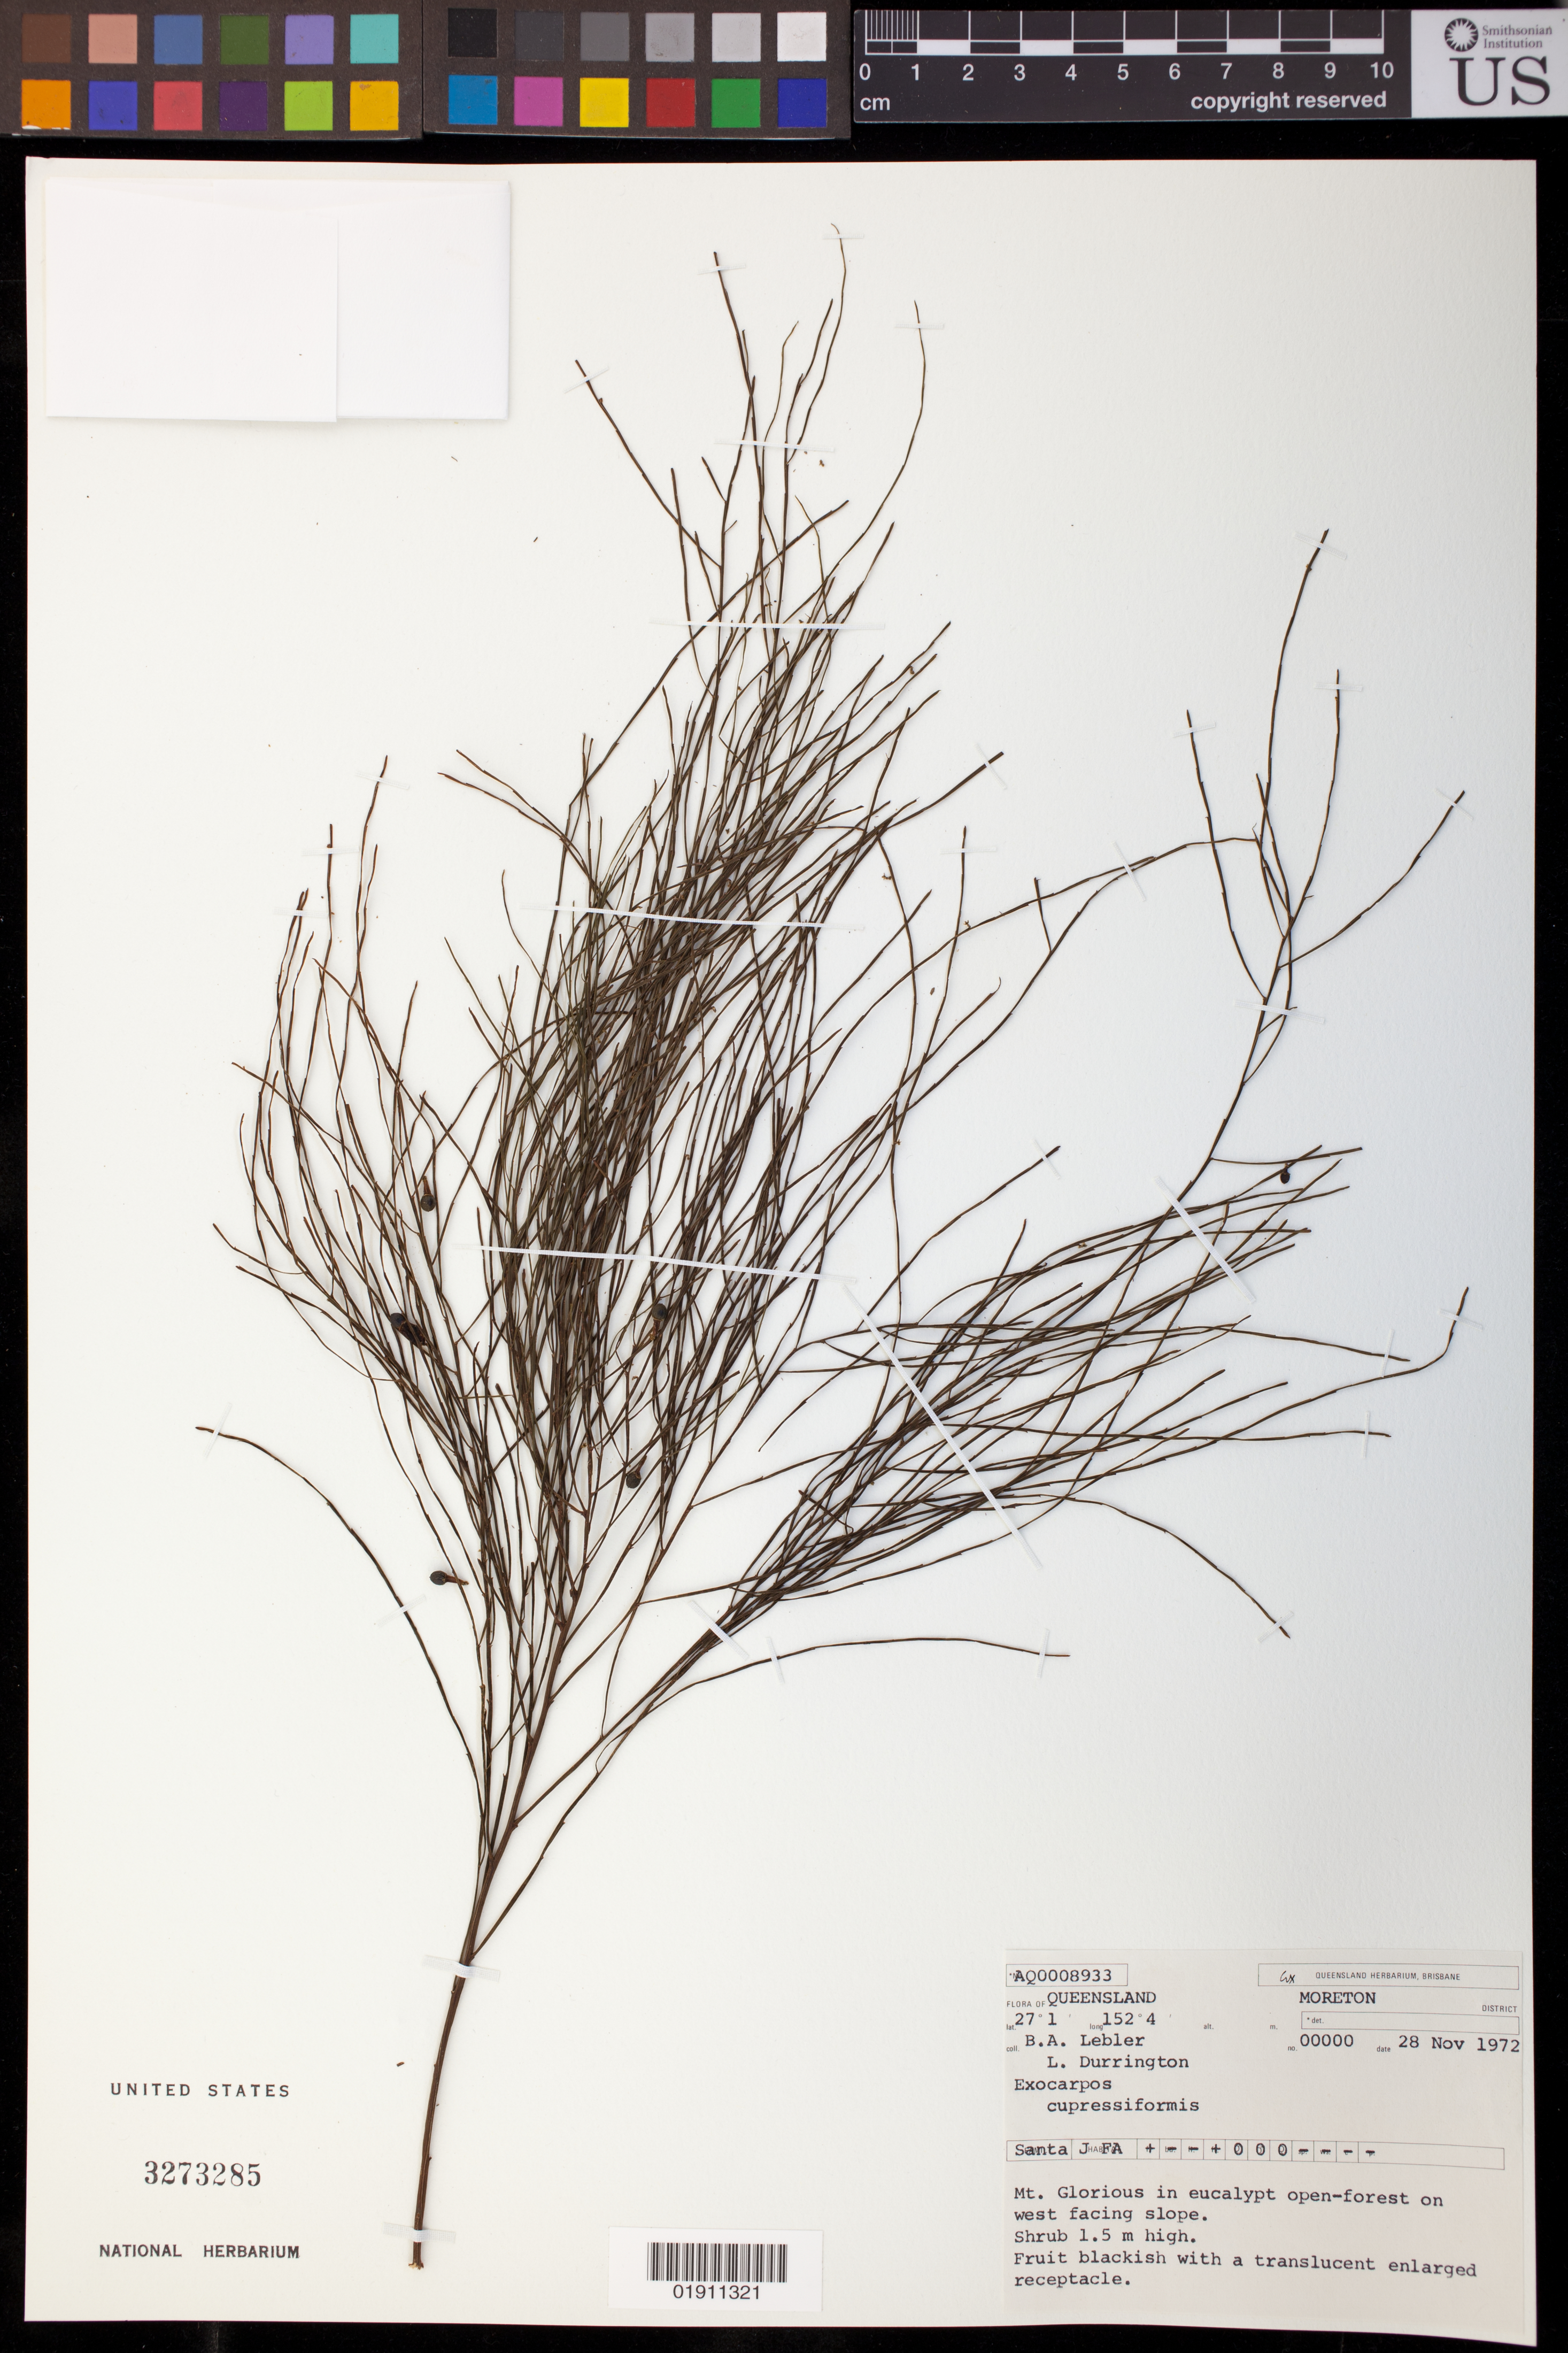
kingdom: Plantae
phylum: Tracheophyta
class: Magnoliopsida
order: Santalales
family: Santalaceae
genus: Exocarpos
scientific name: Exocarpos cupressiformis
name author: Labill.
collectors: B. Lebler & L. Durrington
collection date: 1972-11-28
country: Australia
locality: Mount Glorious, Moreton Bay District, in eucalypt open-forest on west facing slope.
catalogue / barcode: US 3273285